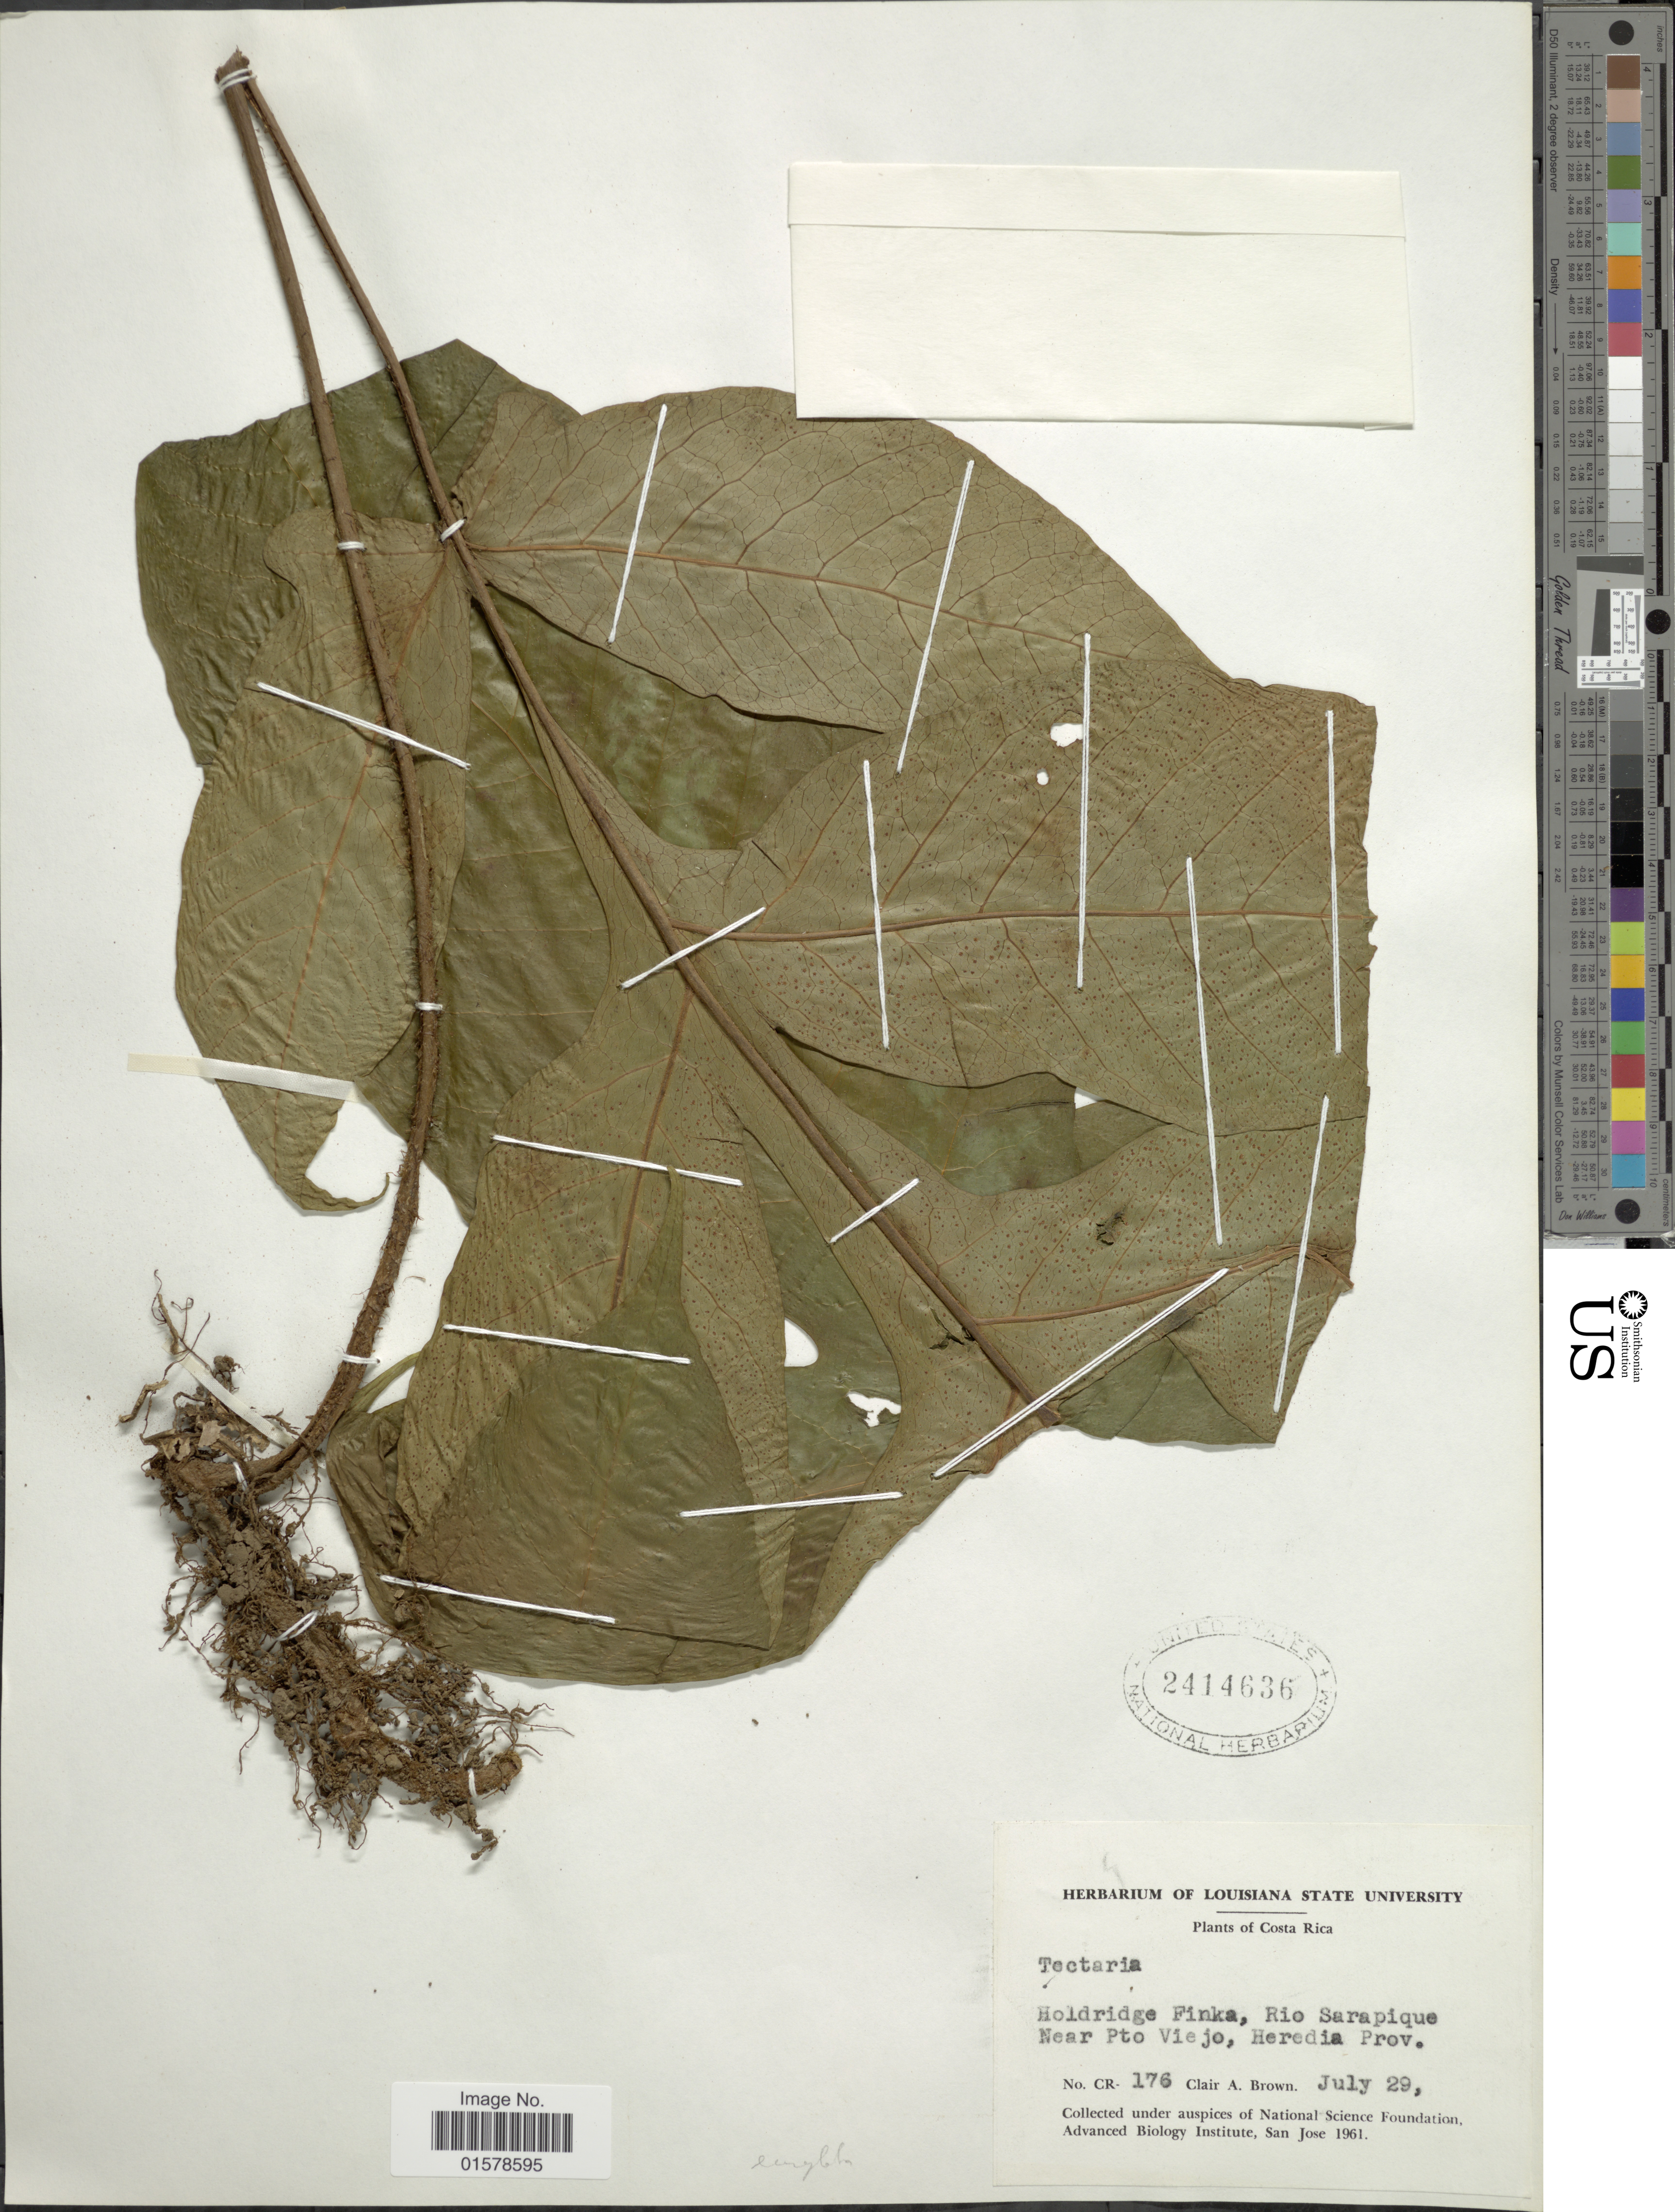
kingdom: Plantae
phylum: Tracheophyta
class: Polypodiopsida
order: Polypodiales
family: Tectariaceae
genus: Tectaria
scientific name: Tectaria nicotianifolia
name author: (Baker) C. Chr.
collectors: C. A. Brown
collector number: CR-176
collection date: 1961-07-29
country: Costa Rica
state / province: Heredia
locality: Holdridge Finka, Rio Sarapique Near Pto Viejo, Herdeia Prov.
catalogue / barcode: US 2414636